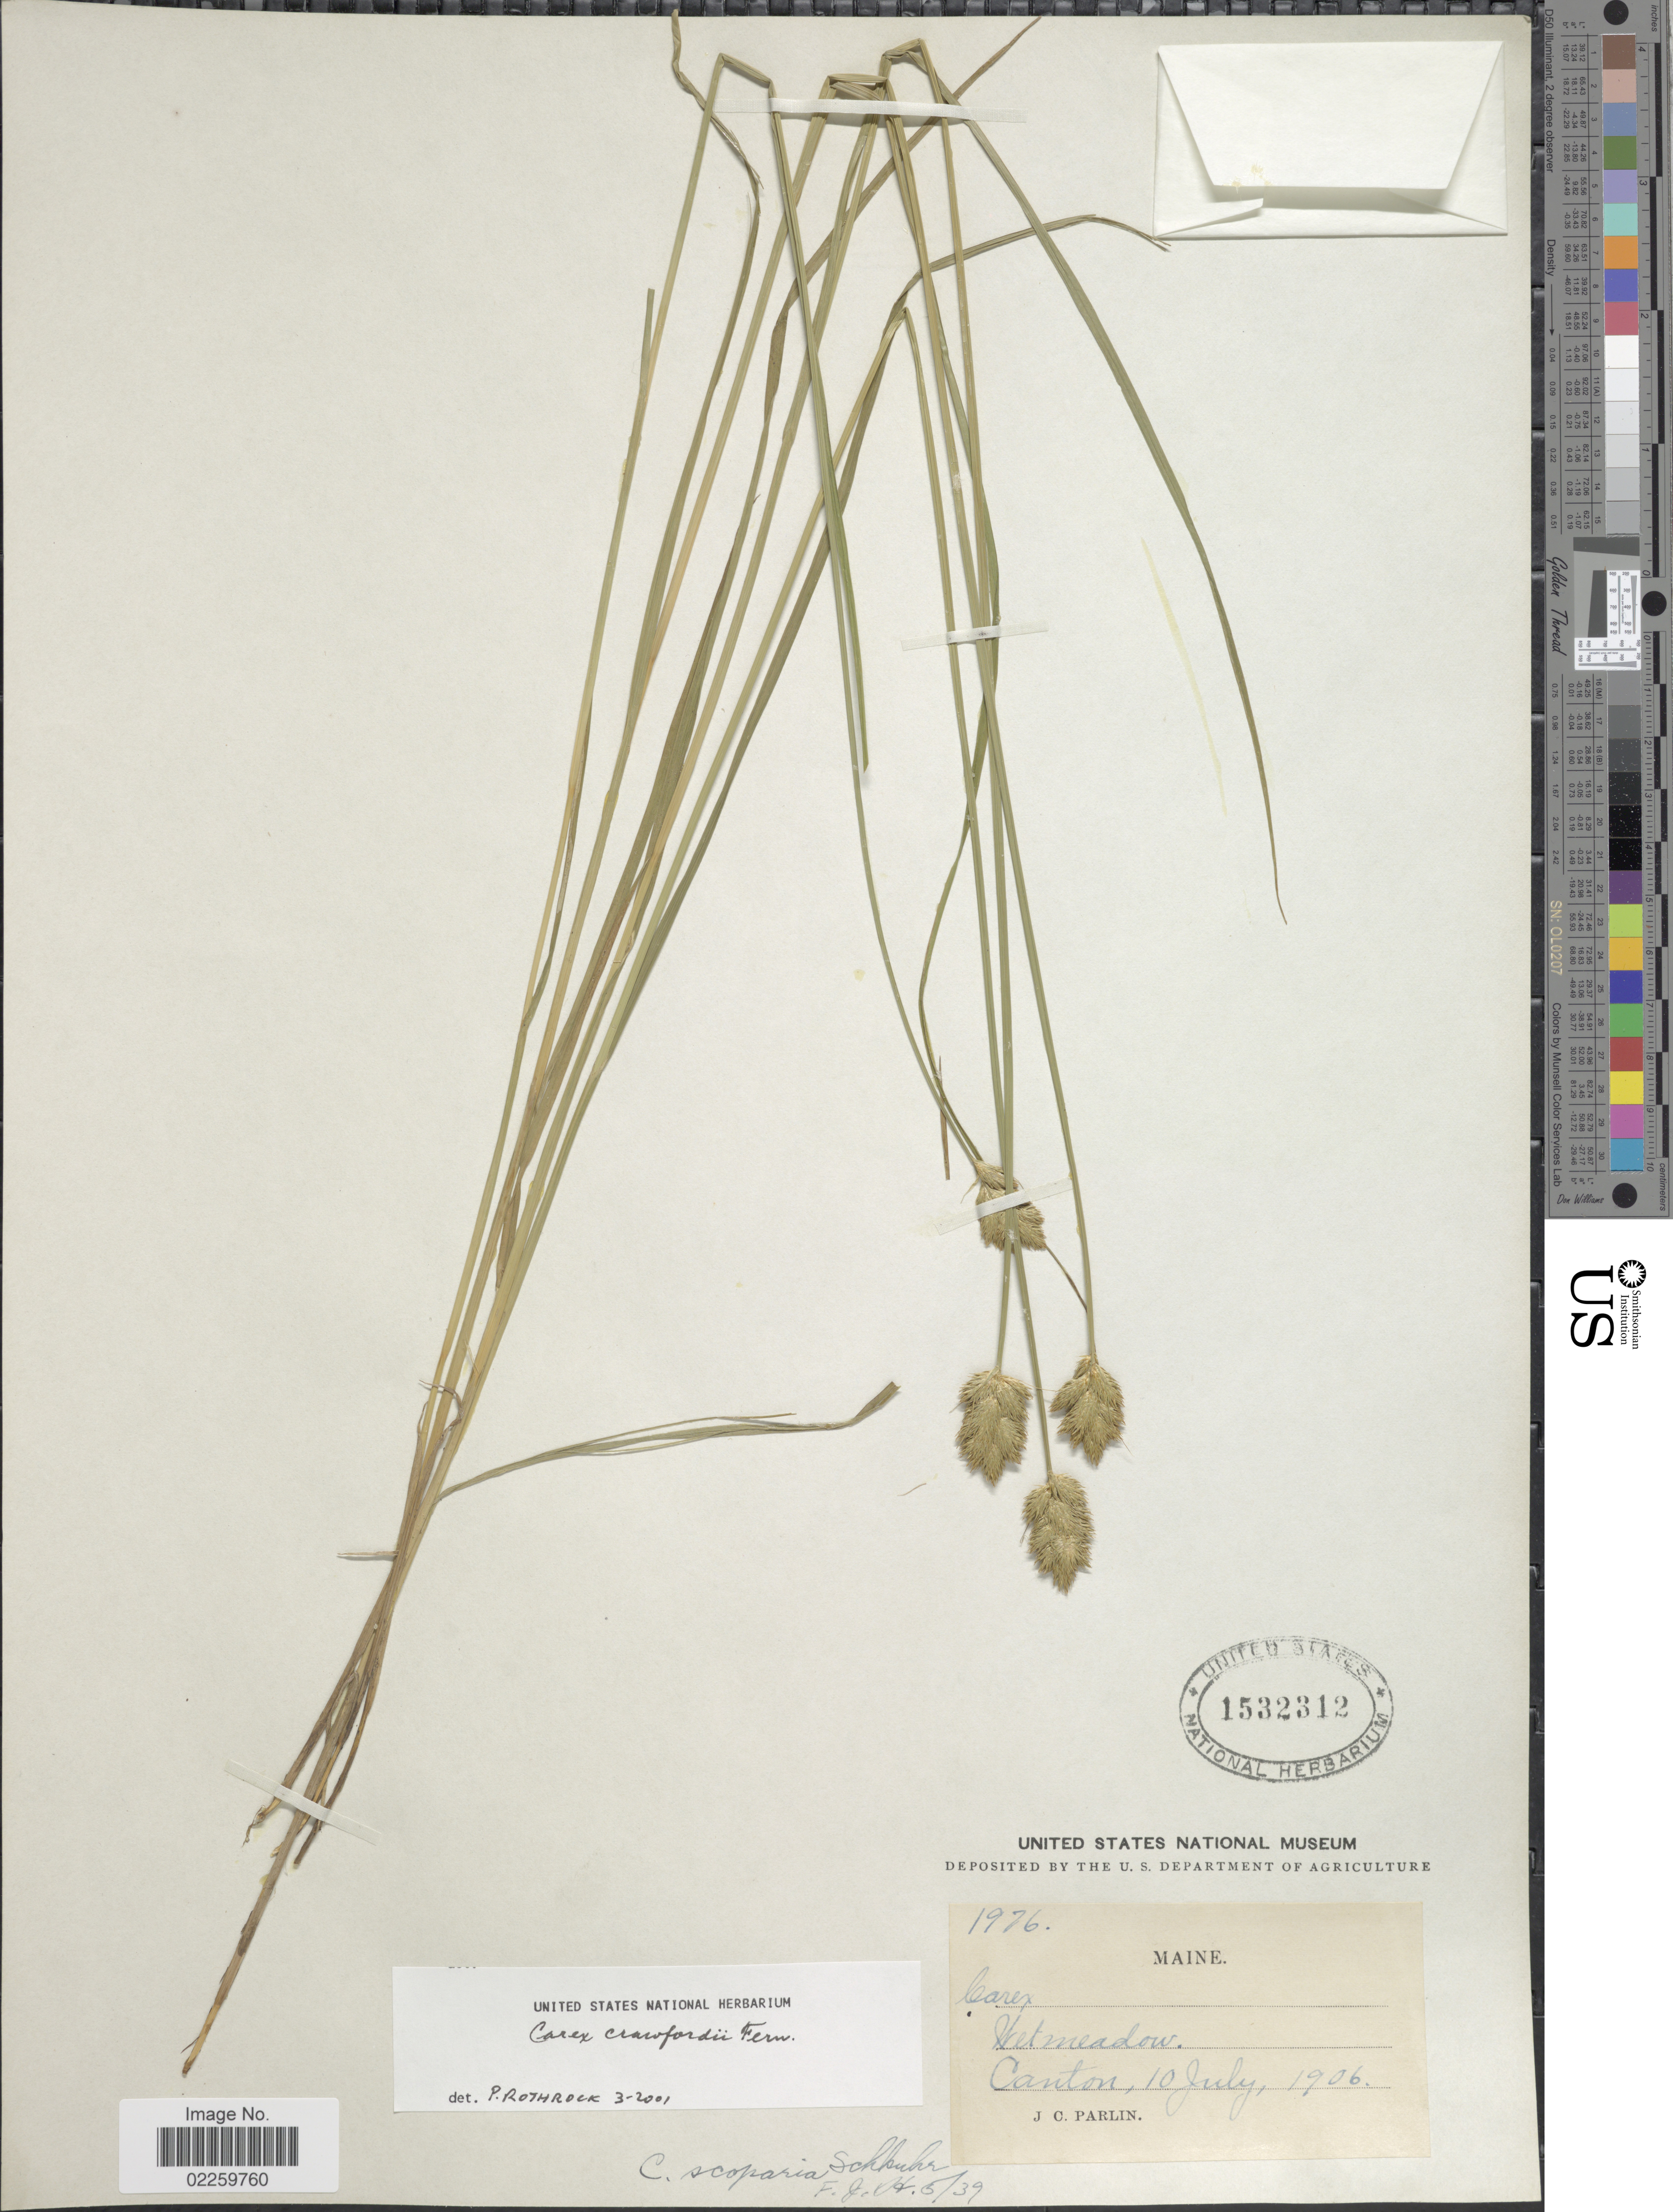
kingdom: Plantae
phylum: Tracheophyta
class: Liliopsida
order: Poales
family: Cyperaceae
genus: Carex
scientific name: Carex crawfordii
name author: Fernald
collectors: J. Parlin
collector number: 1976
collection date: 1906-07-10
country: United States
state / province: Maine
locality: Wet meadow, Canton.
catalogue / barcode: US 1532312